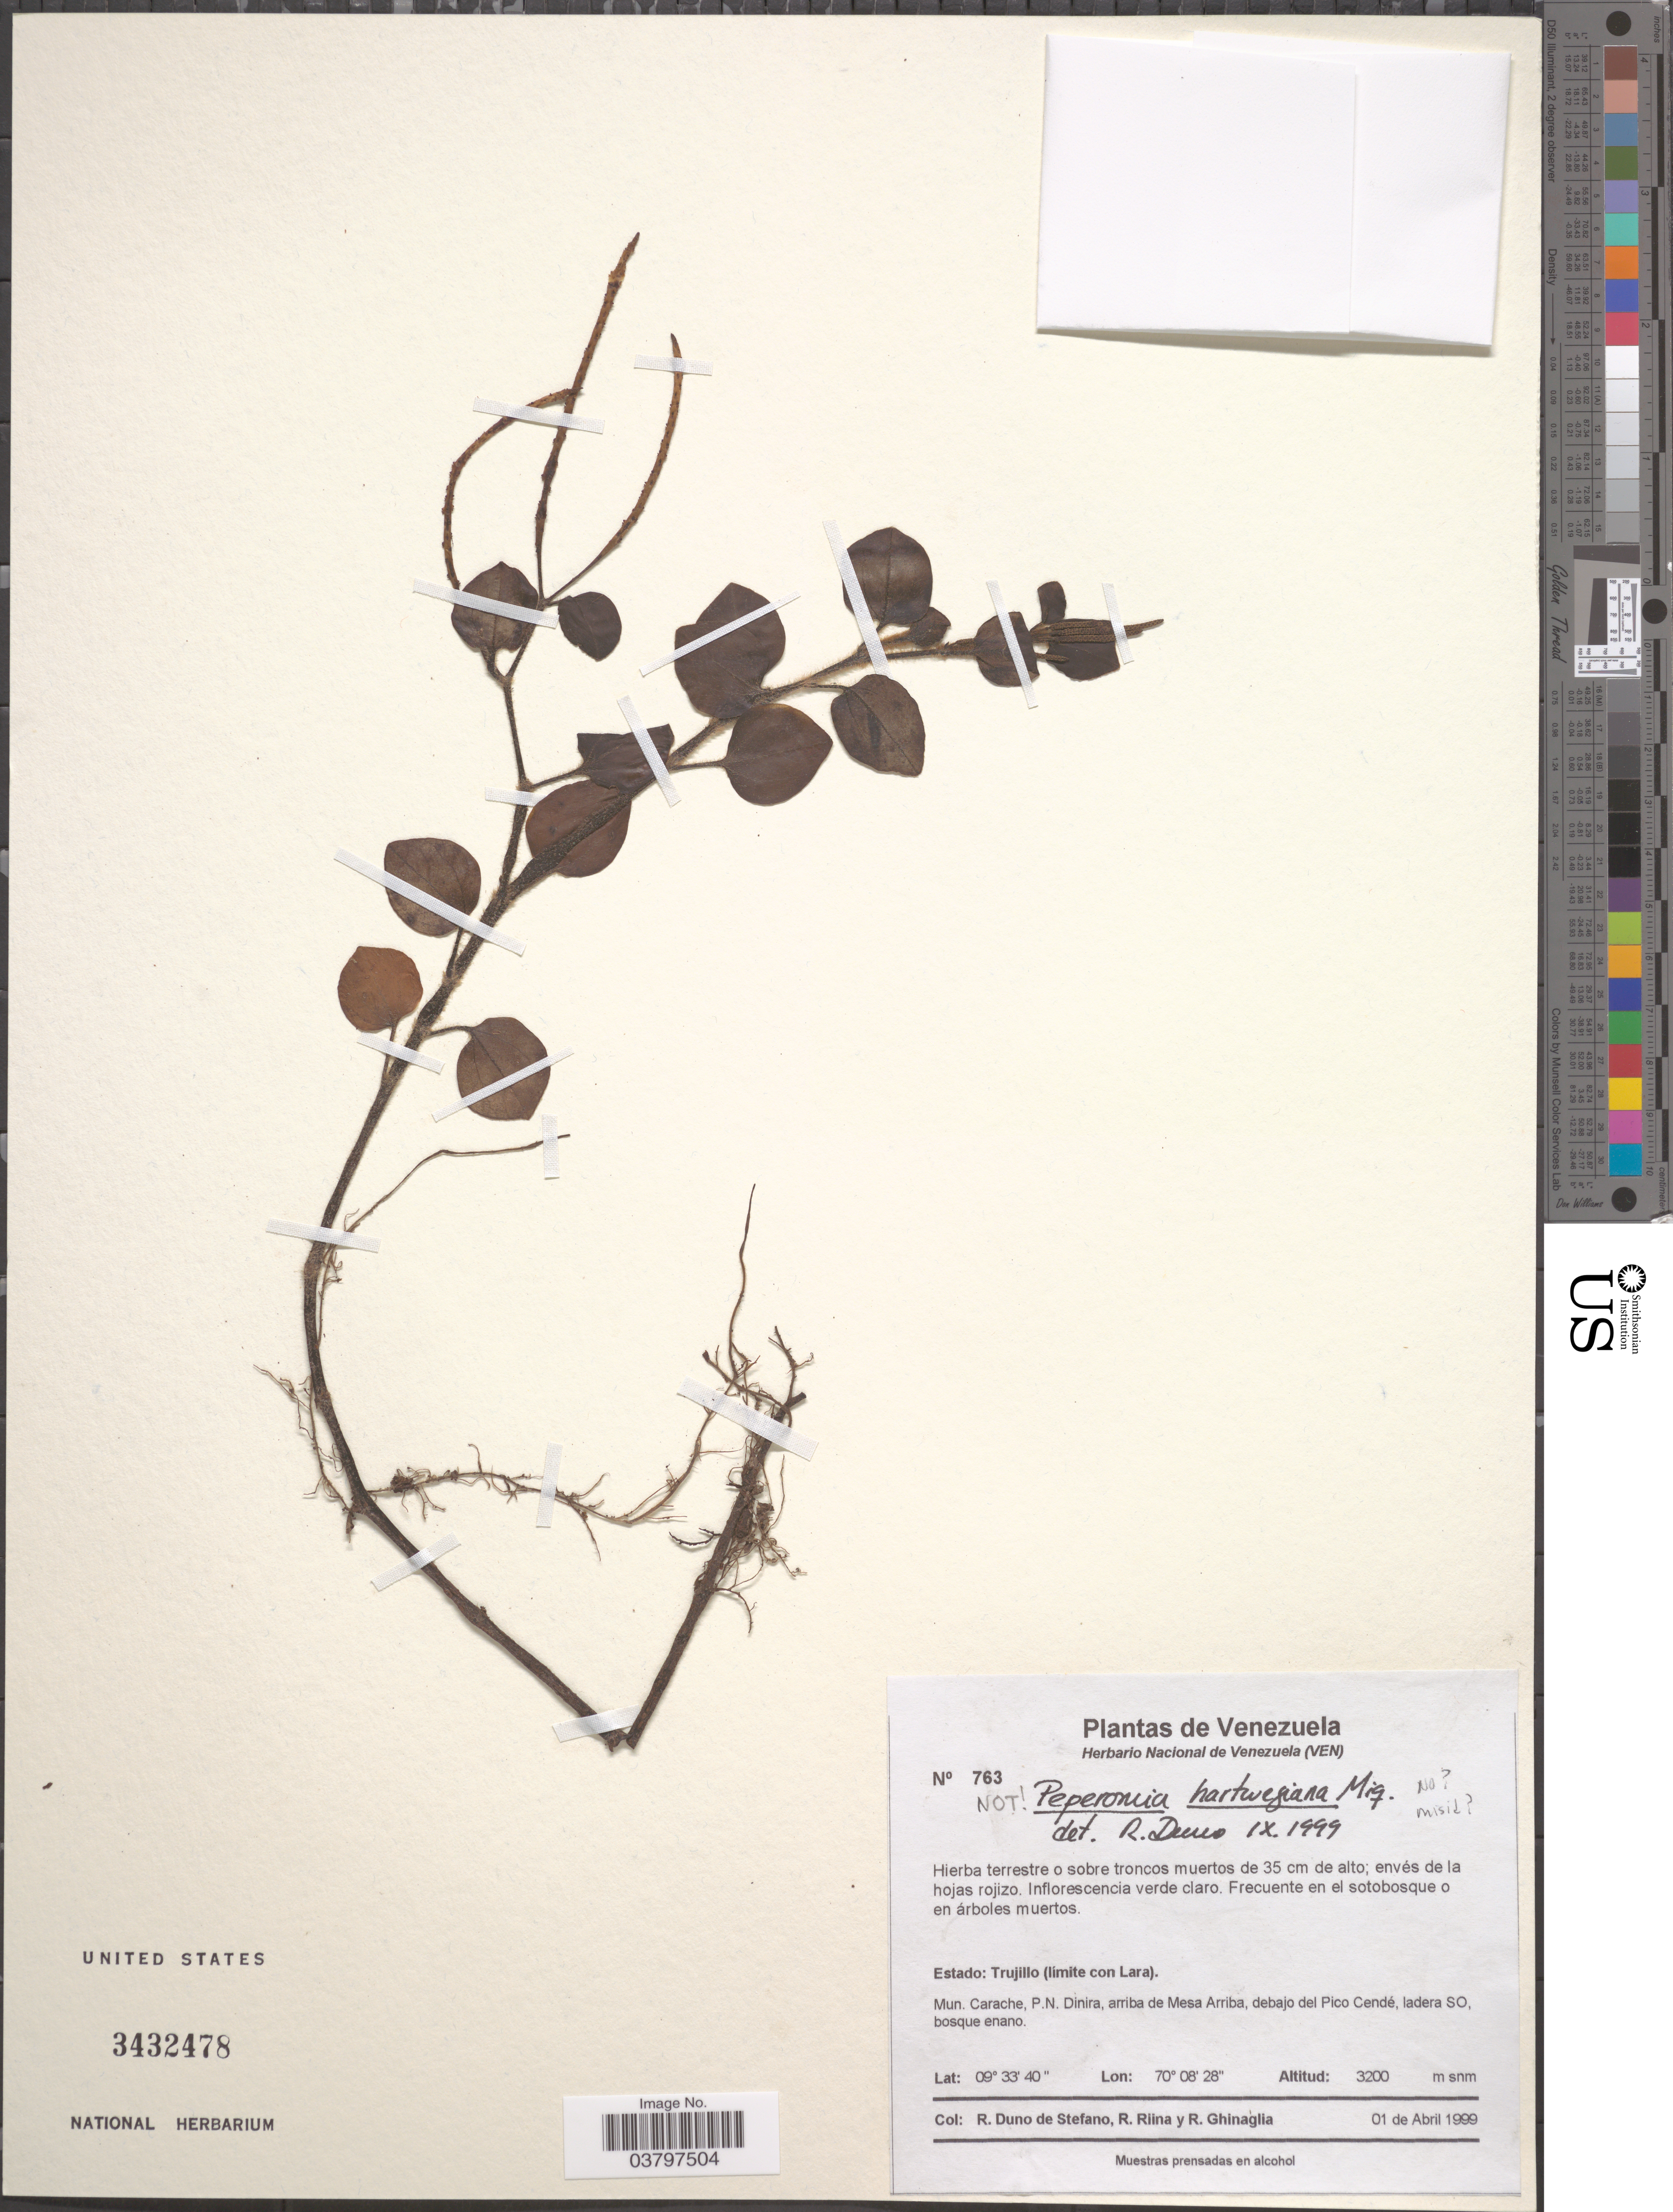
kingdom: Plantae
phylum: Tracheophyta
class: Magnoliopsida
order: Piperales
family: Piperaceae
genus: Peperomia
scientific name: Peperomia tequendamana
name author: Trel.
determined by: Jiménez, José Estaban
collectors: R. Duno de Stefano, R. Riina & R. Ghinaglia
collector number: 763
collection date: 1999-04-01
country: Venezuela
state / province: Trujillo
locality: Estado: Trujillo (límite con Lara). Mun. Carache, P.N. Dinira, arriba de Mesa Arriba, debajo del Pico Cendé, ladera SO, bosque enano.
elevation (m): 3200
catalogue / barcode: US 3432478